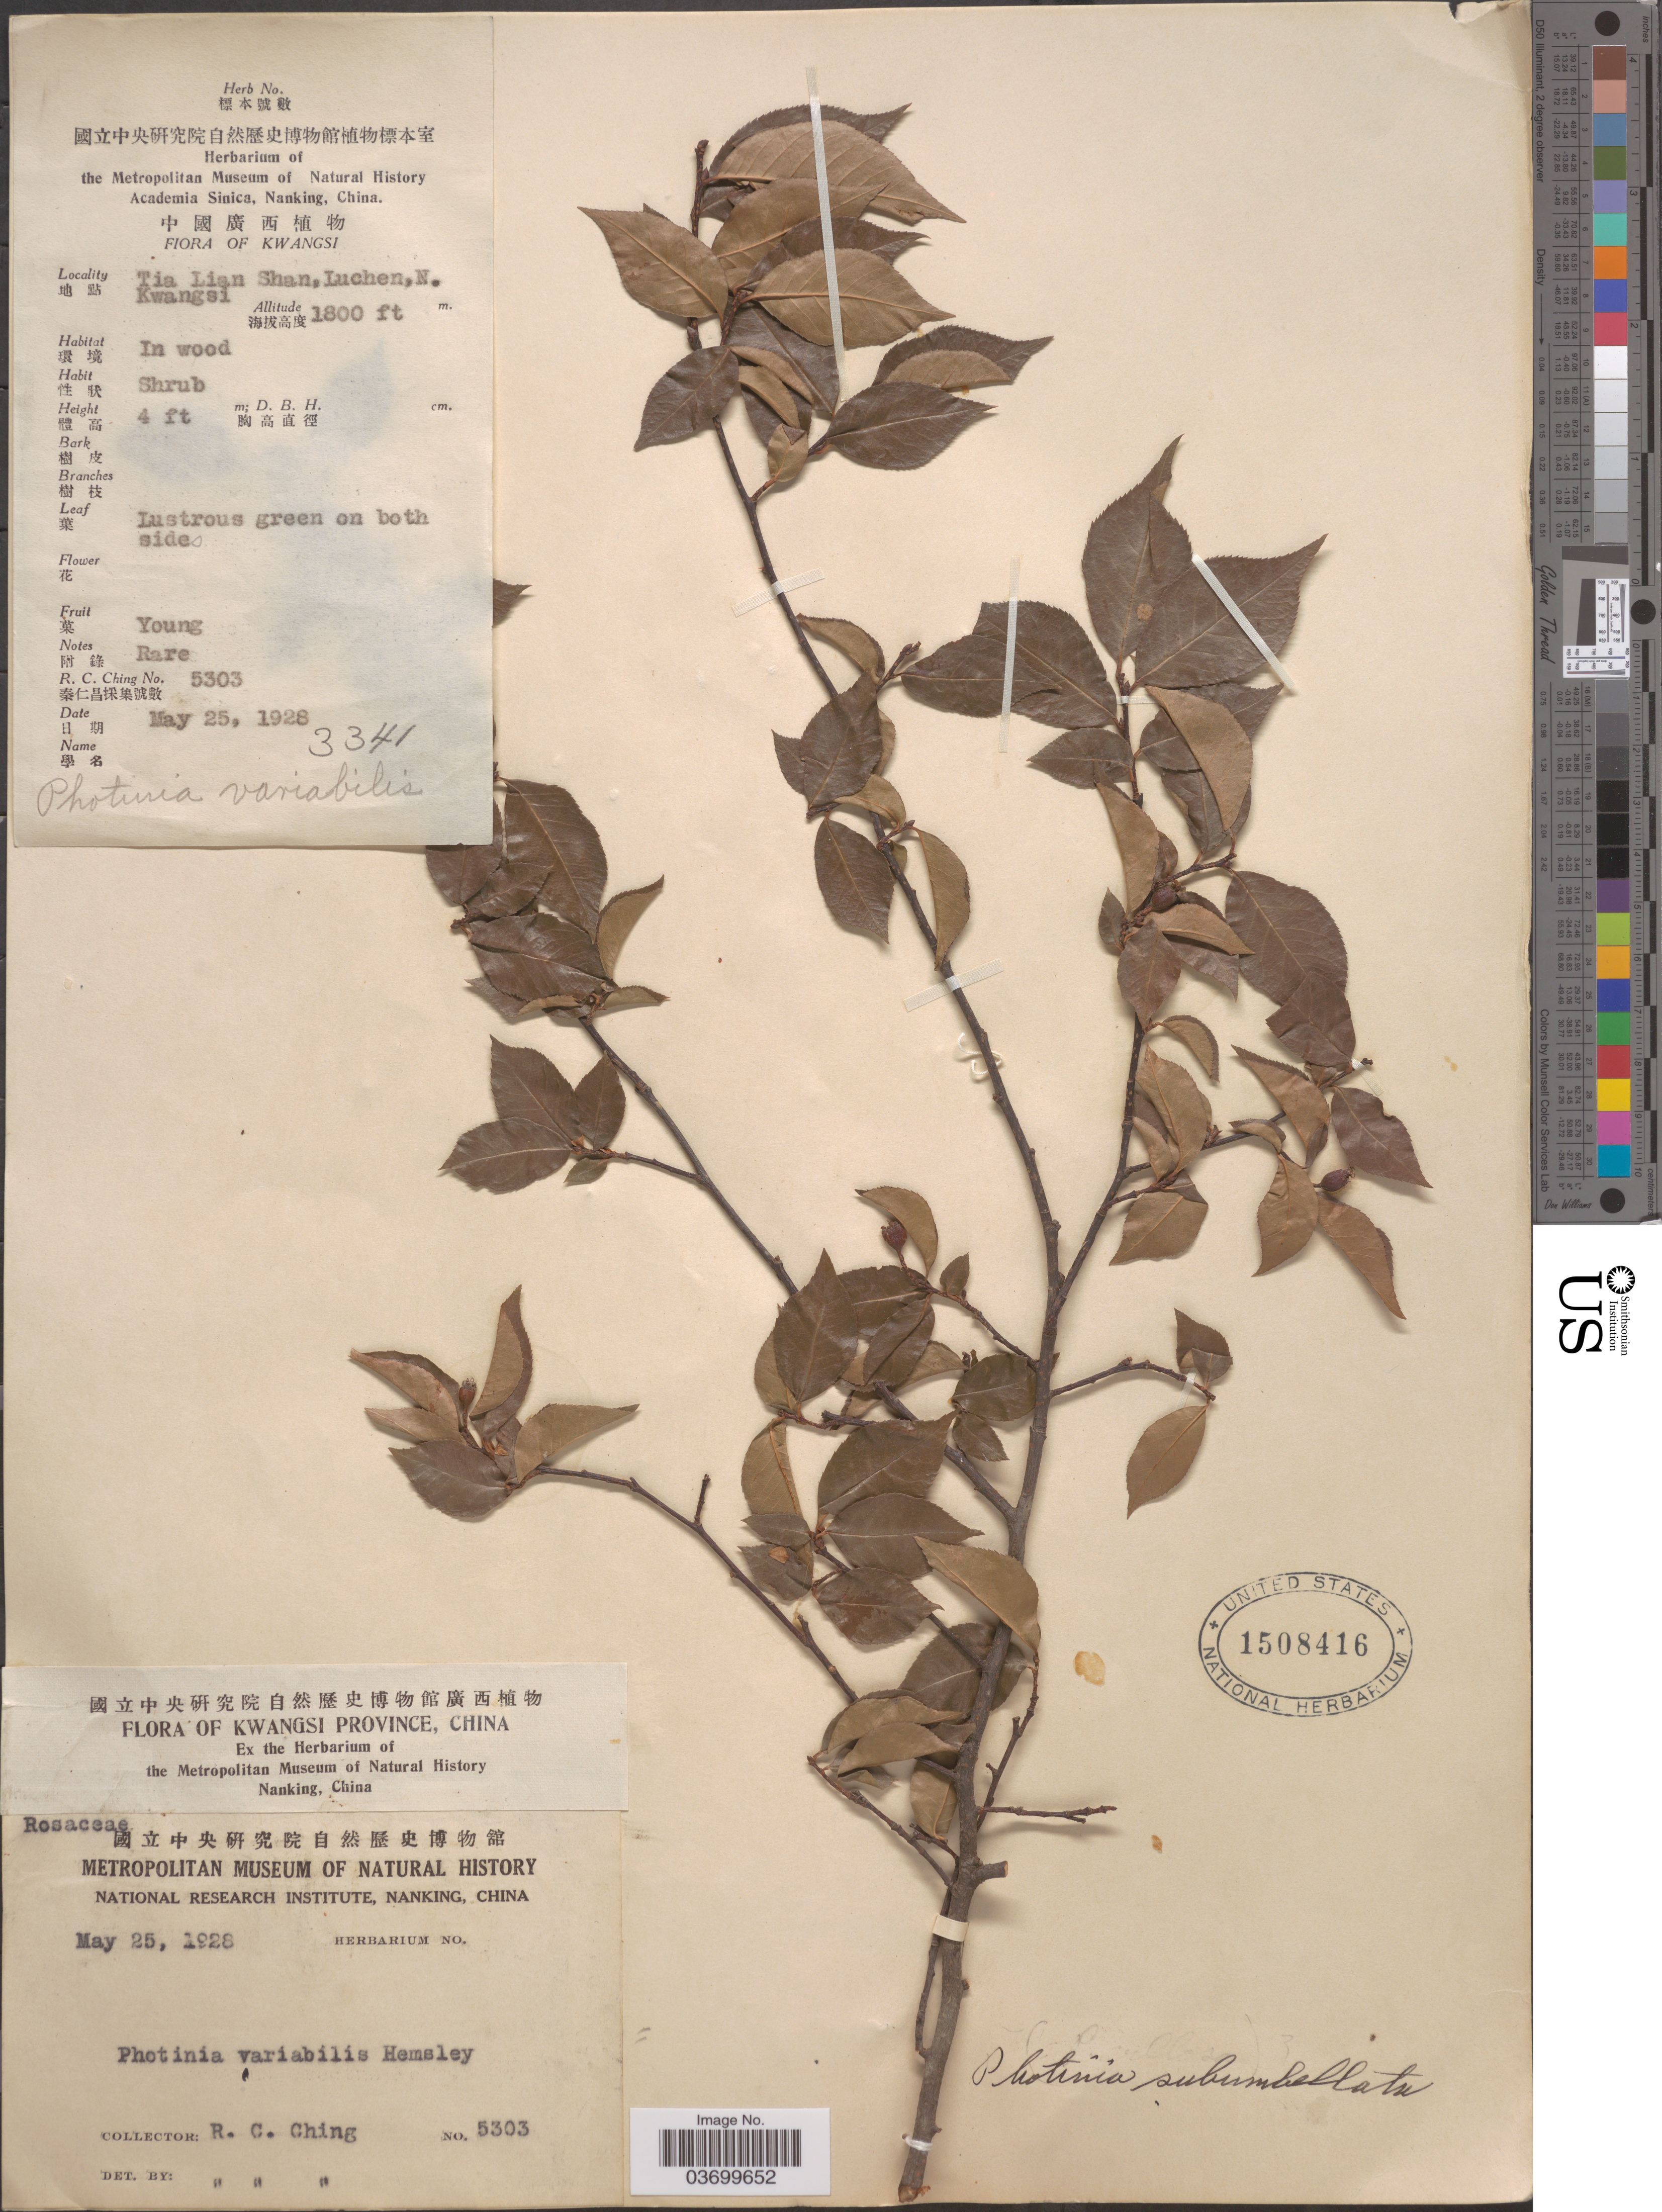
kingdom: Plantae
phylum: Tracheophyta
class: Magnoliopsida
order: Rosales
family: Rosaceae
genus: Photinia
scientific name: Photinia subumbellata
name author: Rehder & E.H. Wilson in Sarg.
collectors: R. C. Ching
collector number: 5303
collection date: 1928-05-25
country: China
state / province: Guangxi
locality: Kwangsi Province. Tia Lian Shan, Luchen, N. Kwangsi.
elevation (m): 549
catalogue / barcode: US 1508416